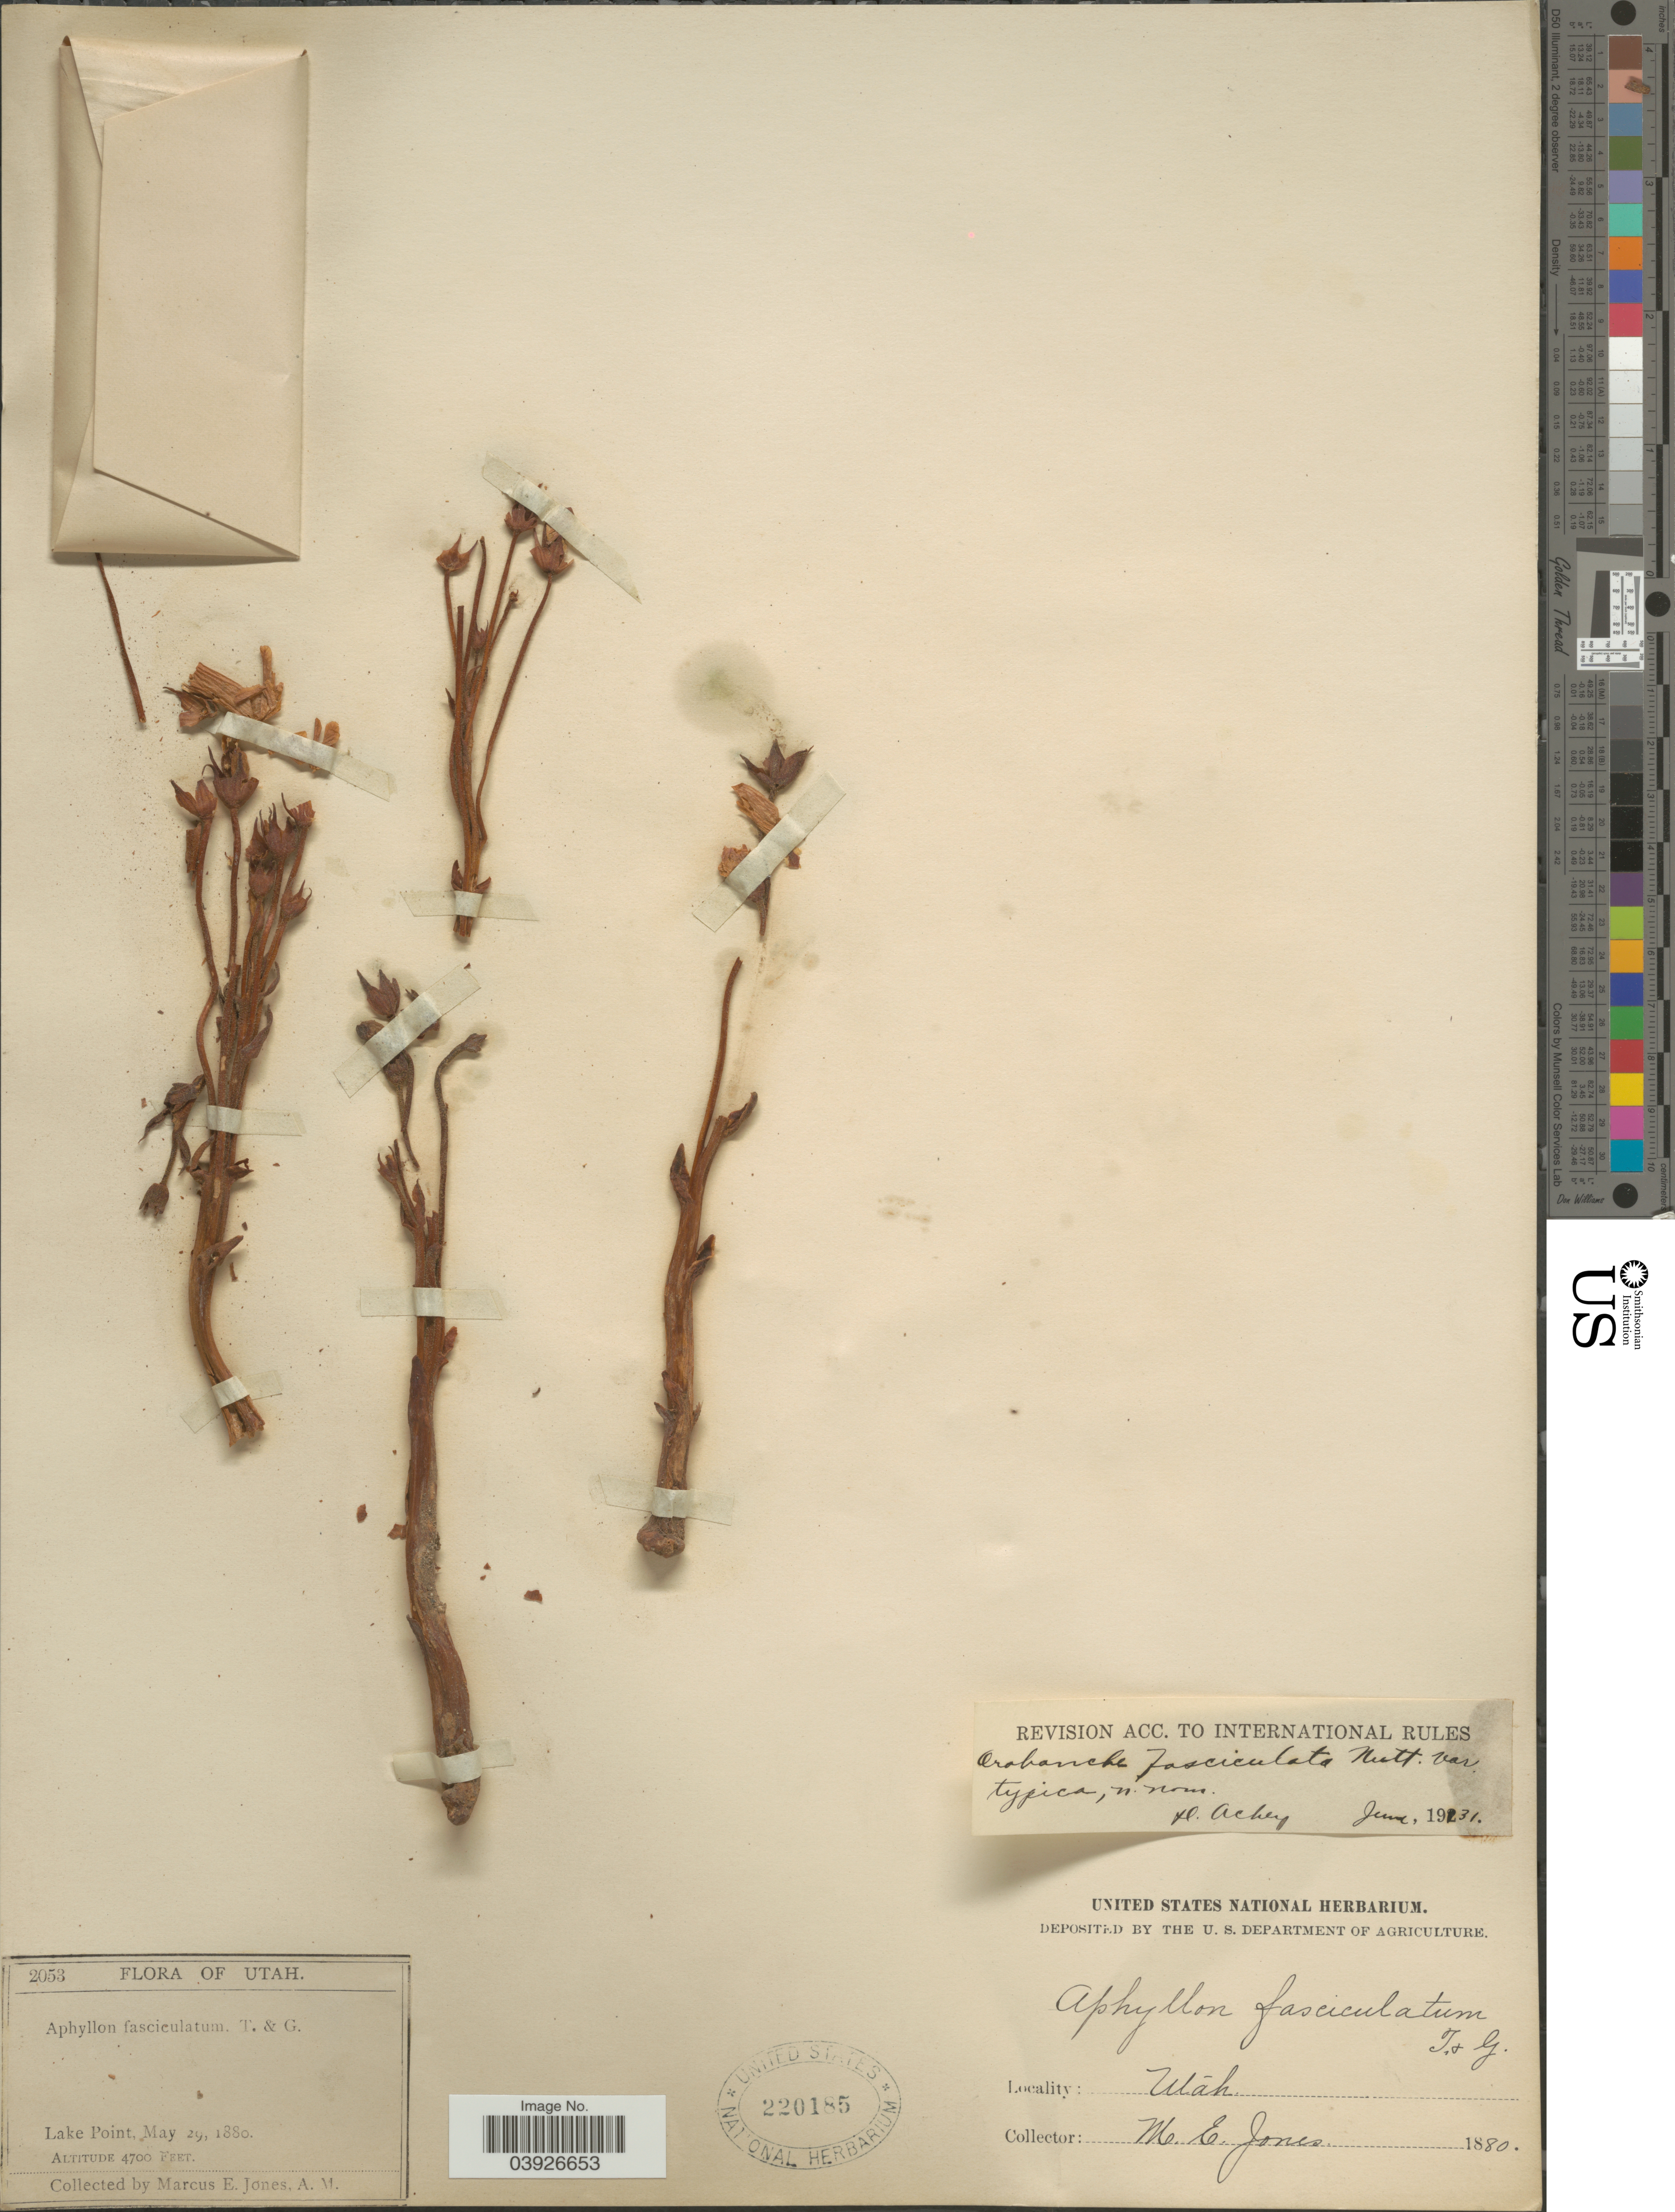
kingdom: Plantae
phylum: Tracheophyta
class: Magnoliopsida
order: Lamiales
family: Orobanchaceae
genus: Aphyllon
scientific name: Aphyllon fasciculatum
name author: (Nutt.) Torr. & A. Gray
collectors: M. E. Jones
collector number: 2053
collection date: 1880-05-29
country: United States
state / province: Utah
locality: Lake Point.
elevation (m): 1433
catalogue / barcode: US 220185